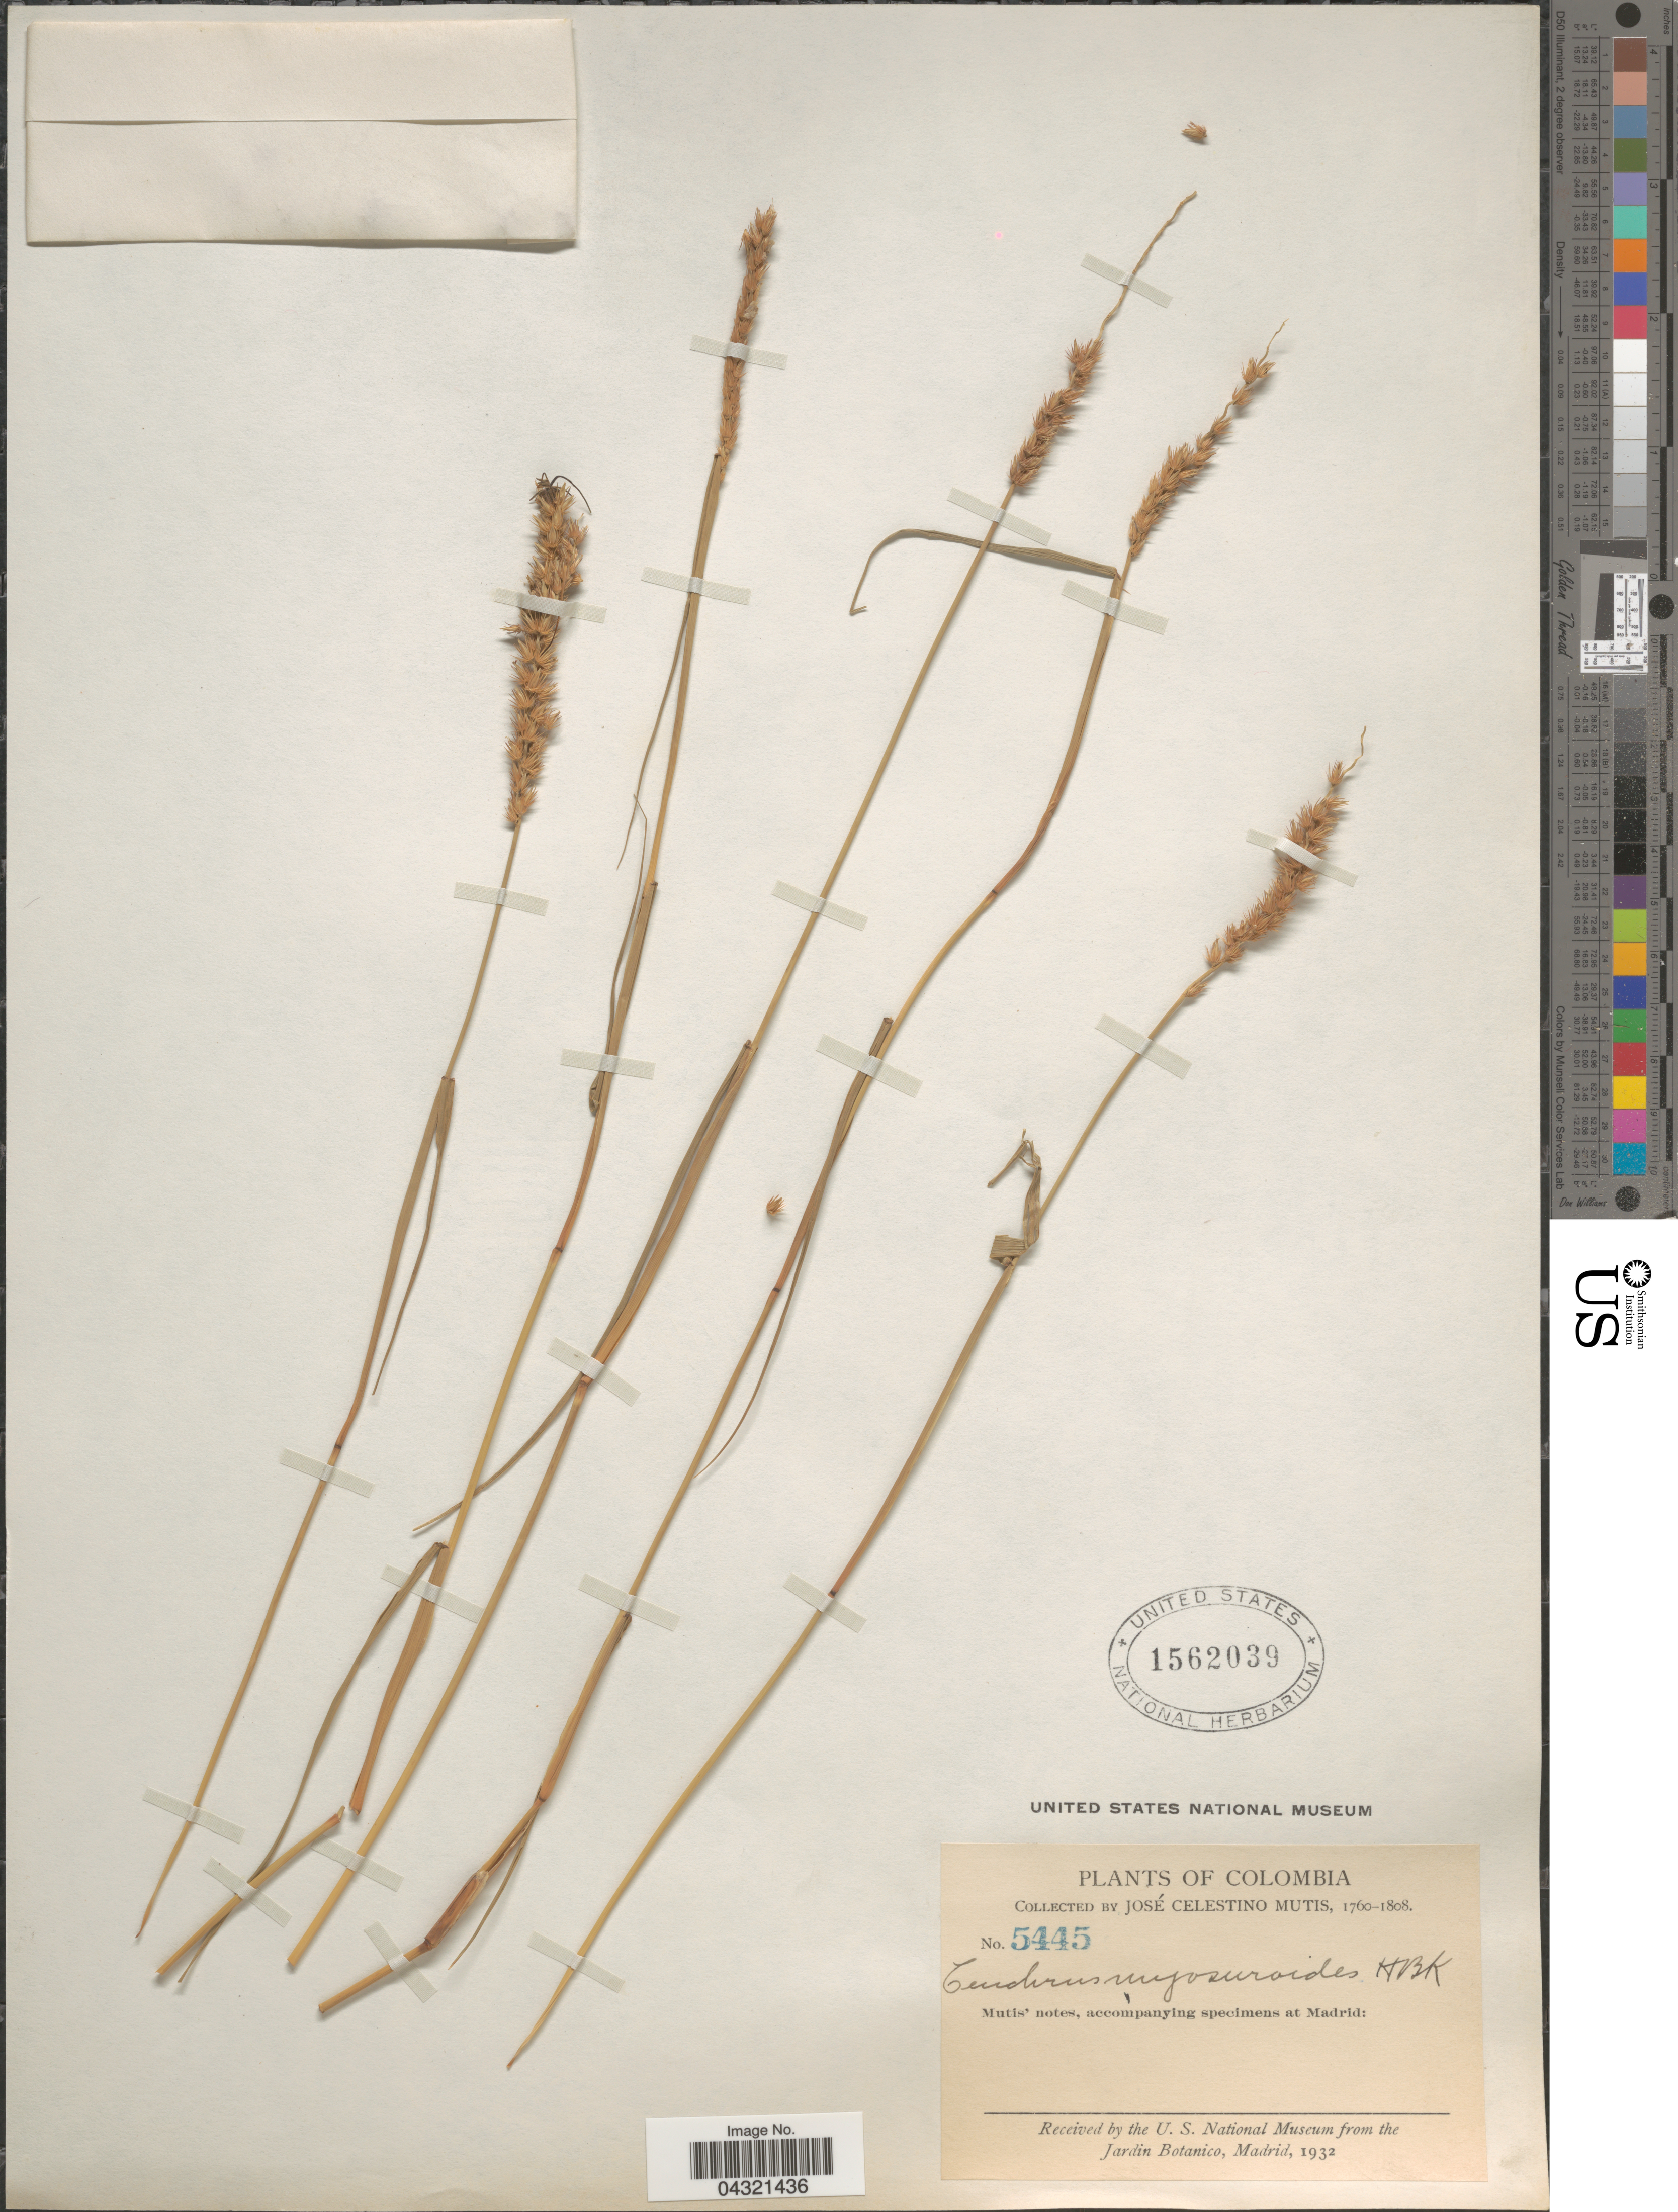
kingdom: Plantae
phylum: Tracheophyta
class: Liliopsida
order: Poales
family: Poaceae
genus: Cenchrus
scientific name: Cenchrus myosuroides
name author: Kunth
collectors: J. C. B. Mutis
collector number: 5445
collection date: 1760/1808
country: Colombia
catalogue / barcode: US 1562039